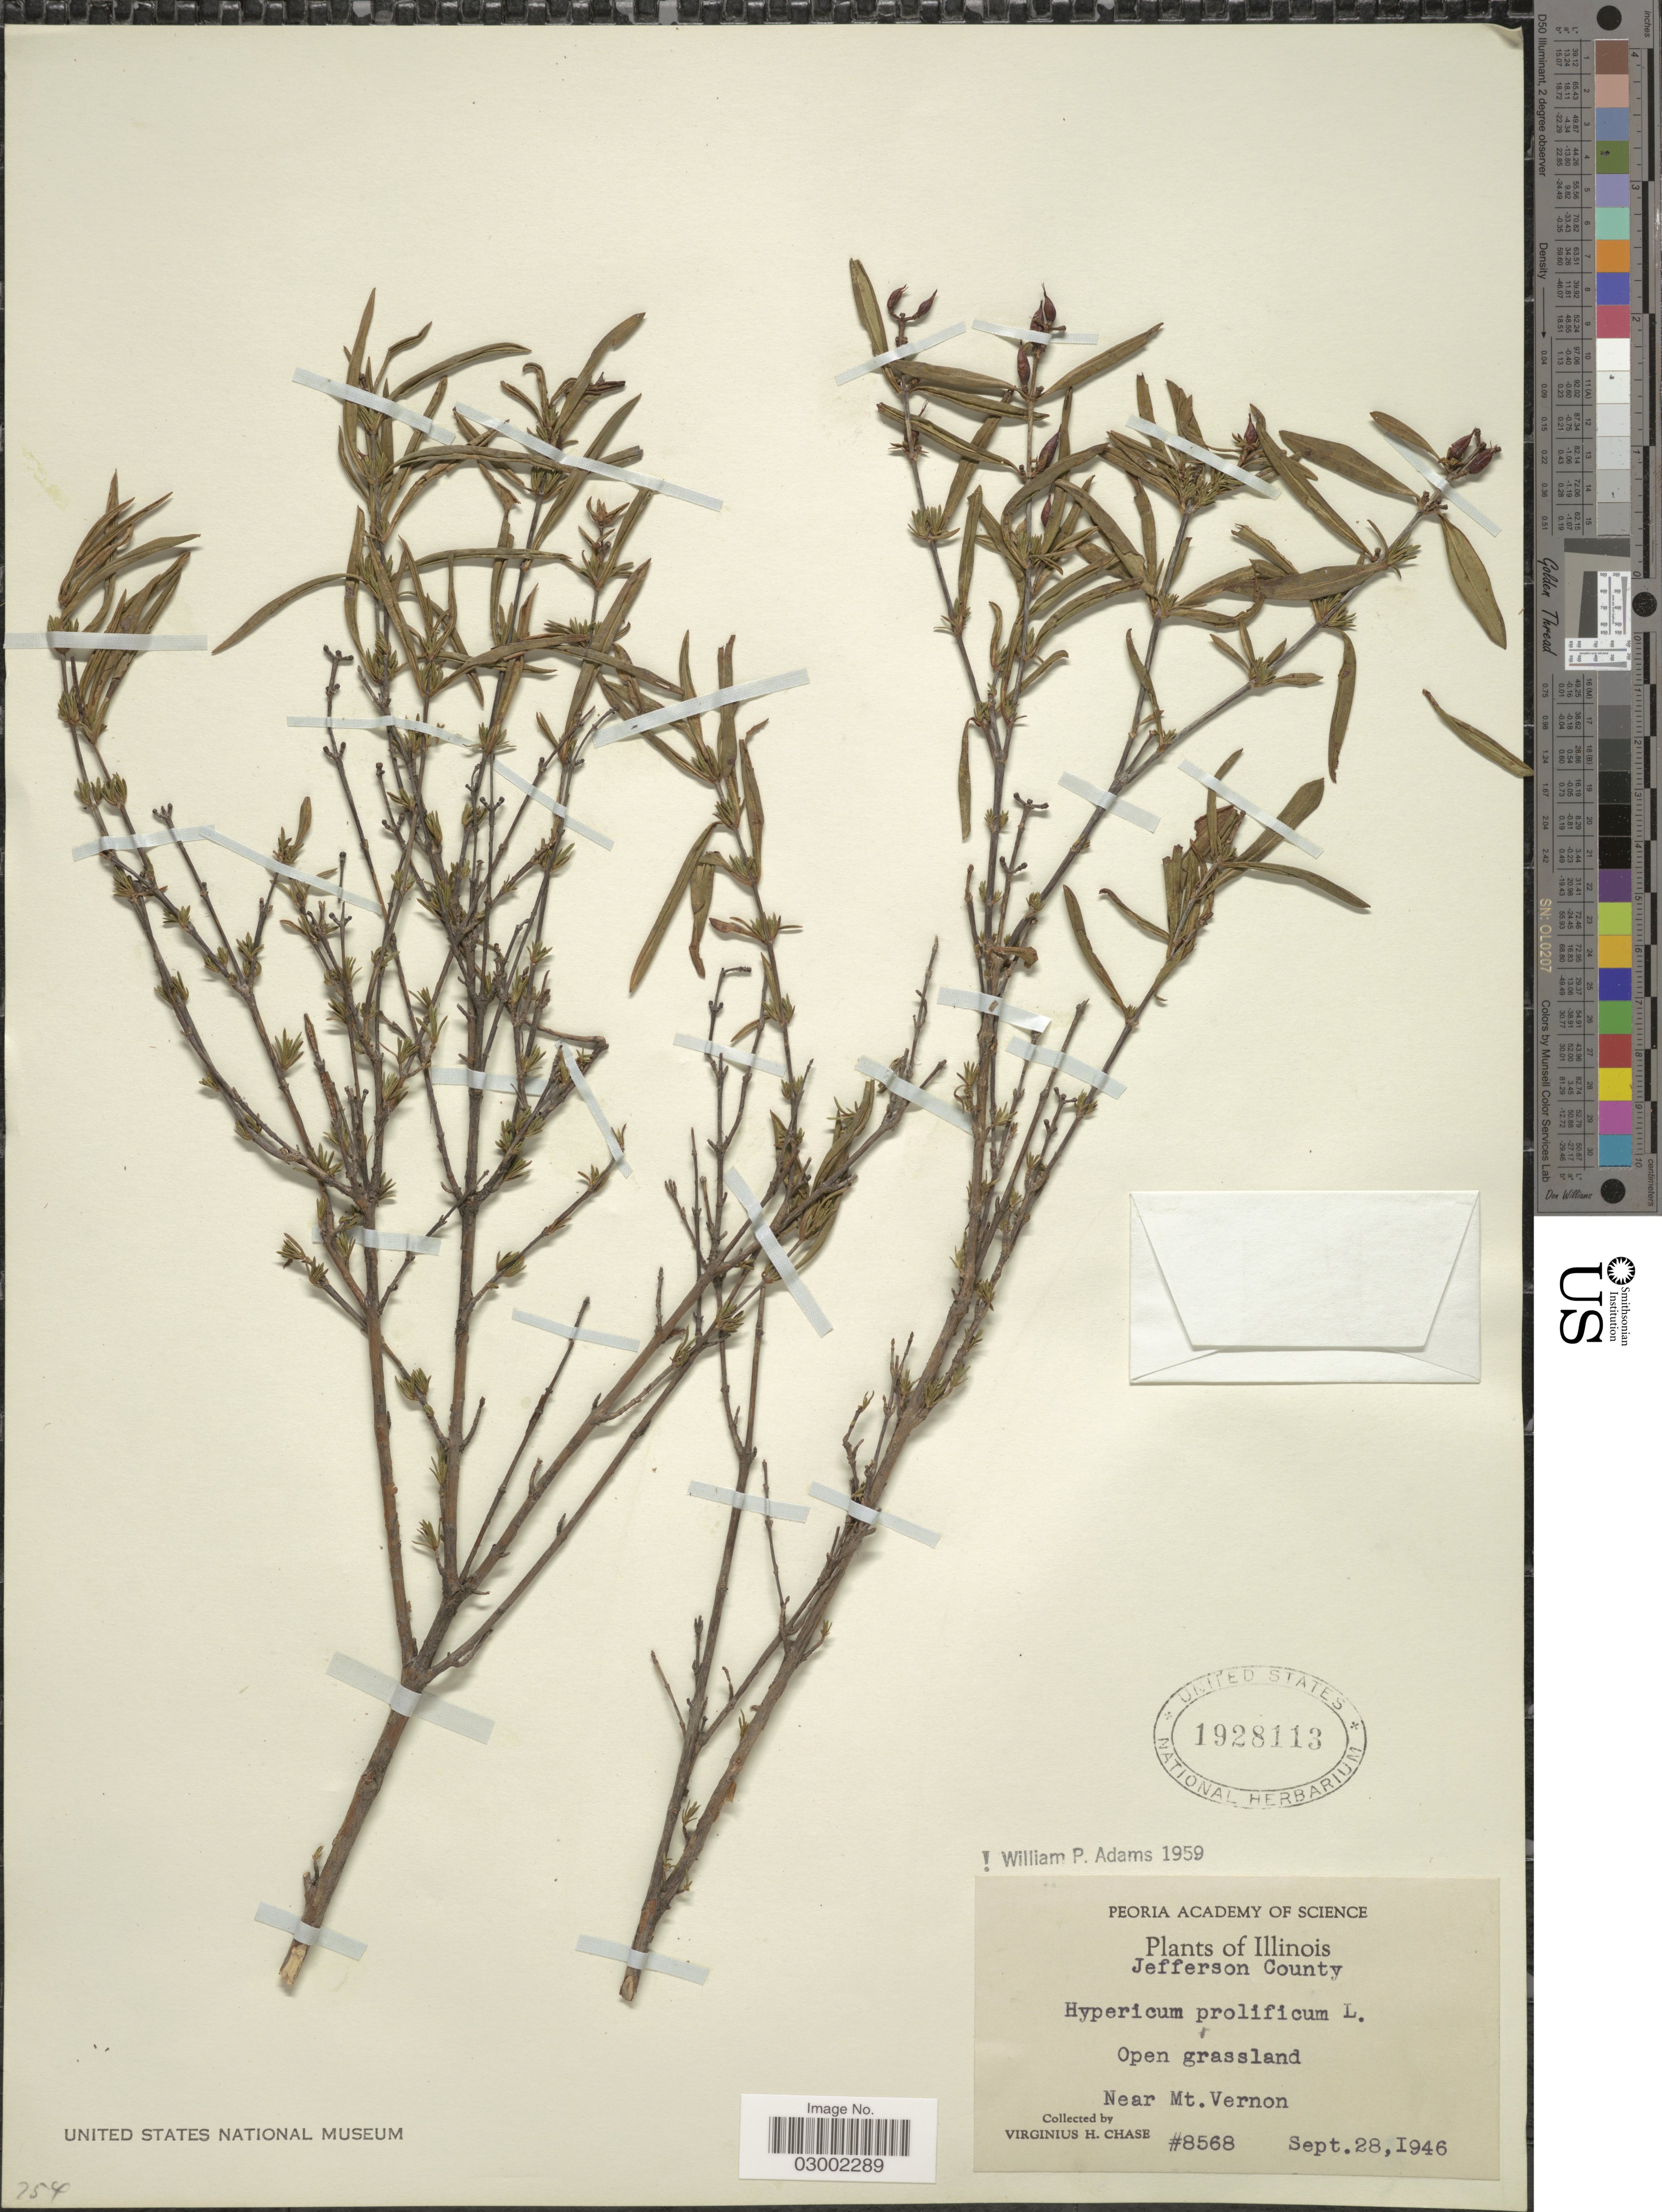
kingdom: Plantae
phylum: Tracheophyta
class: Magnoliopsida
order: Malpighiales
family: Hypericaceae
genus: Hypericum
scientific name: Hypericum prolificum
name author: L.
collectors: V. H. Chase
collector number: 8568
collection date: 1946-09-28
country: United States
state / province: Illinois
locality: Jefferson County. Near Mt. Vernon.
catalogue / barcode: US 1928113